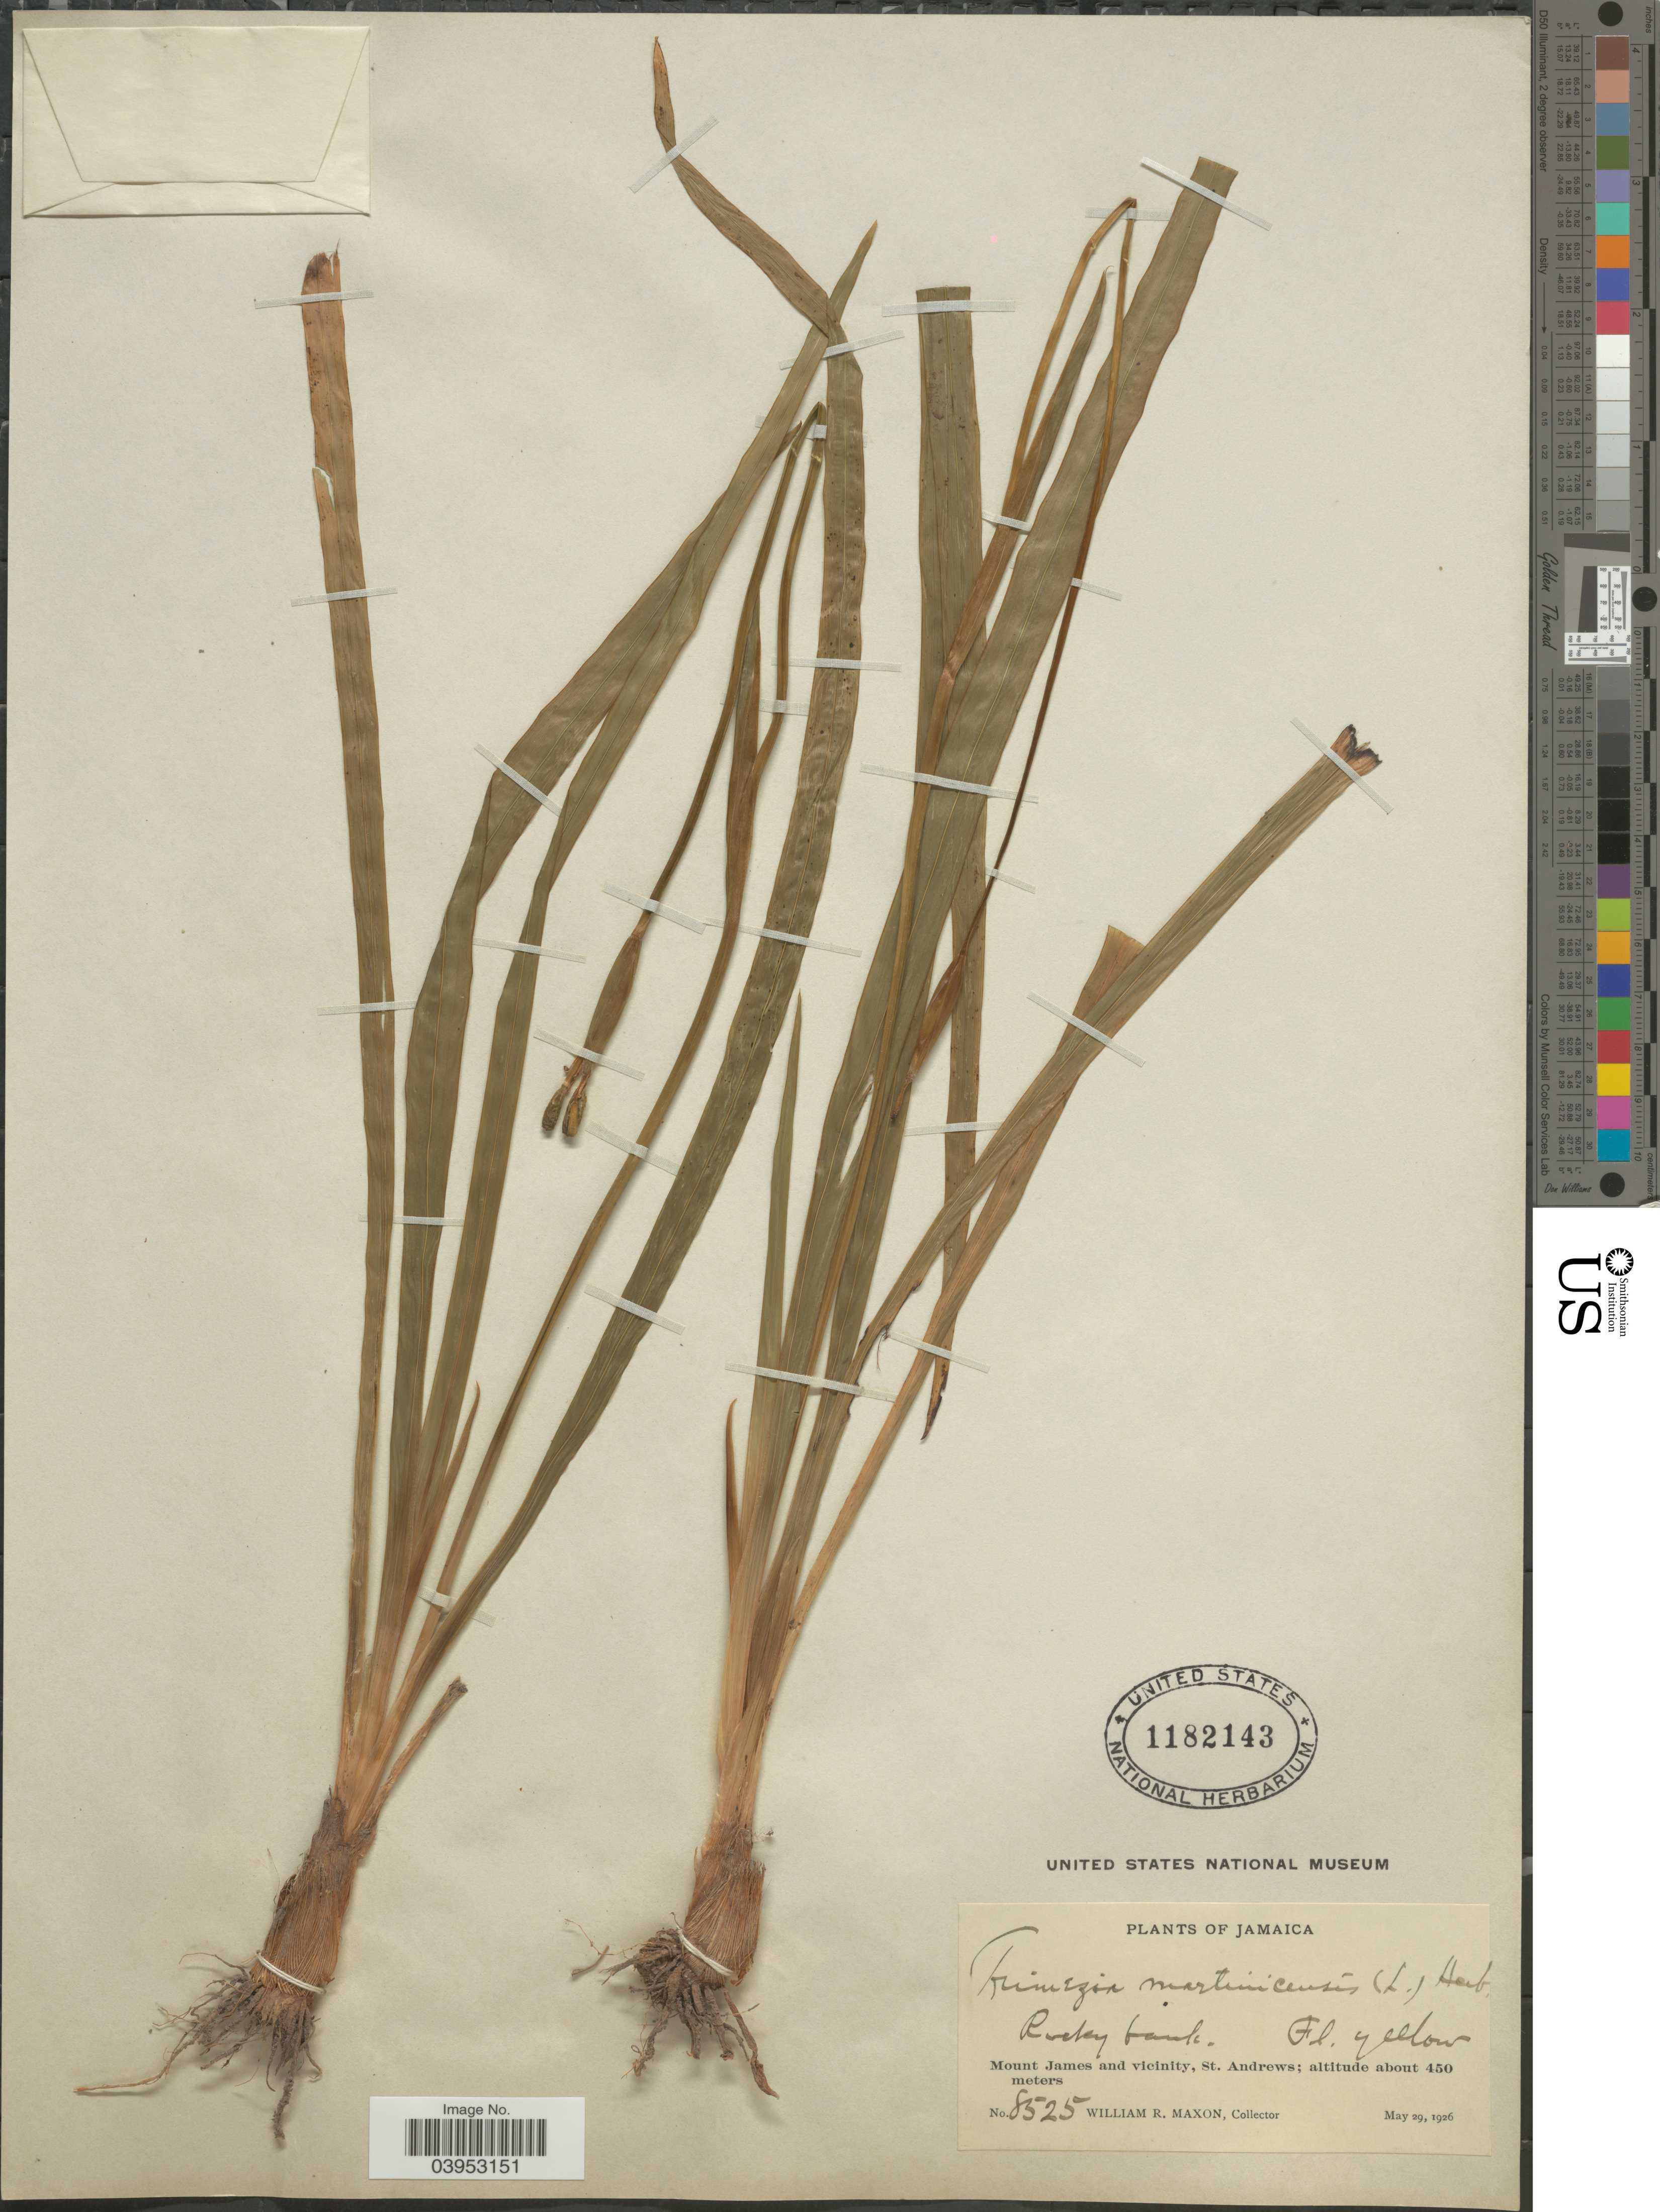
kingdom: Plantae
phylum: Tracheophyta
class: Liliopsida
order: Asparagales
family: Iridaceae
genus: Trimezia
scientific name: Trimezia martinicensis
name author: (Jacq.) Herb.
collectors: W. R. Maxon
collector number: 8525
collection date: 1926-05-29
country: Jamaica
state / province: Saint Andrew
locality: Mount James and vicinity, St. Andrews.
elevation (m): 450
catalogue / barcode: US 1182143